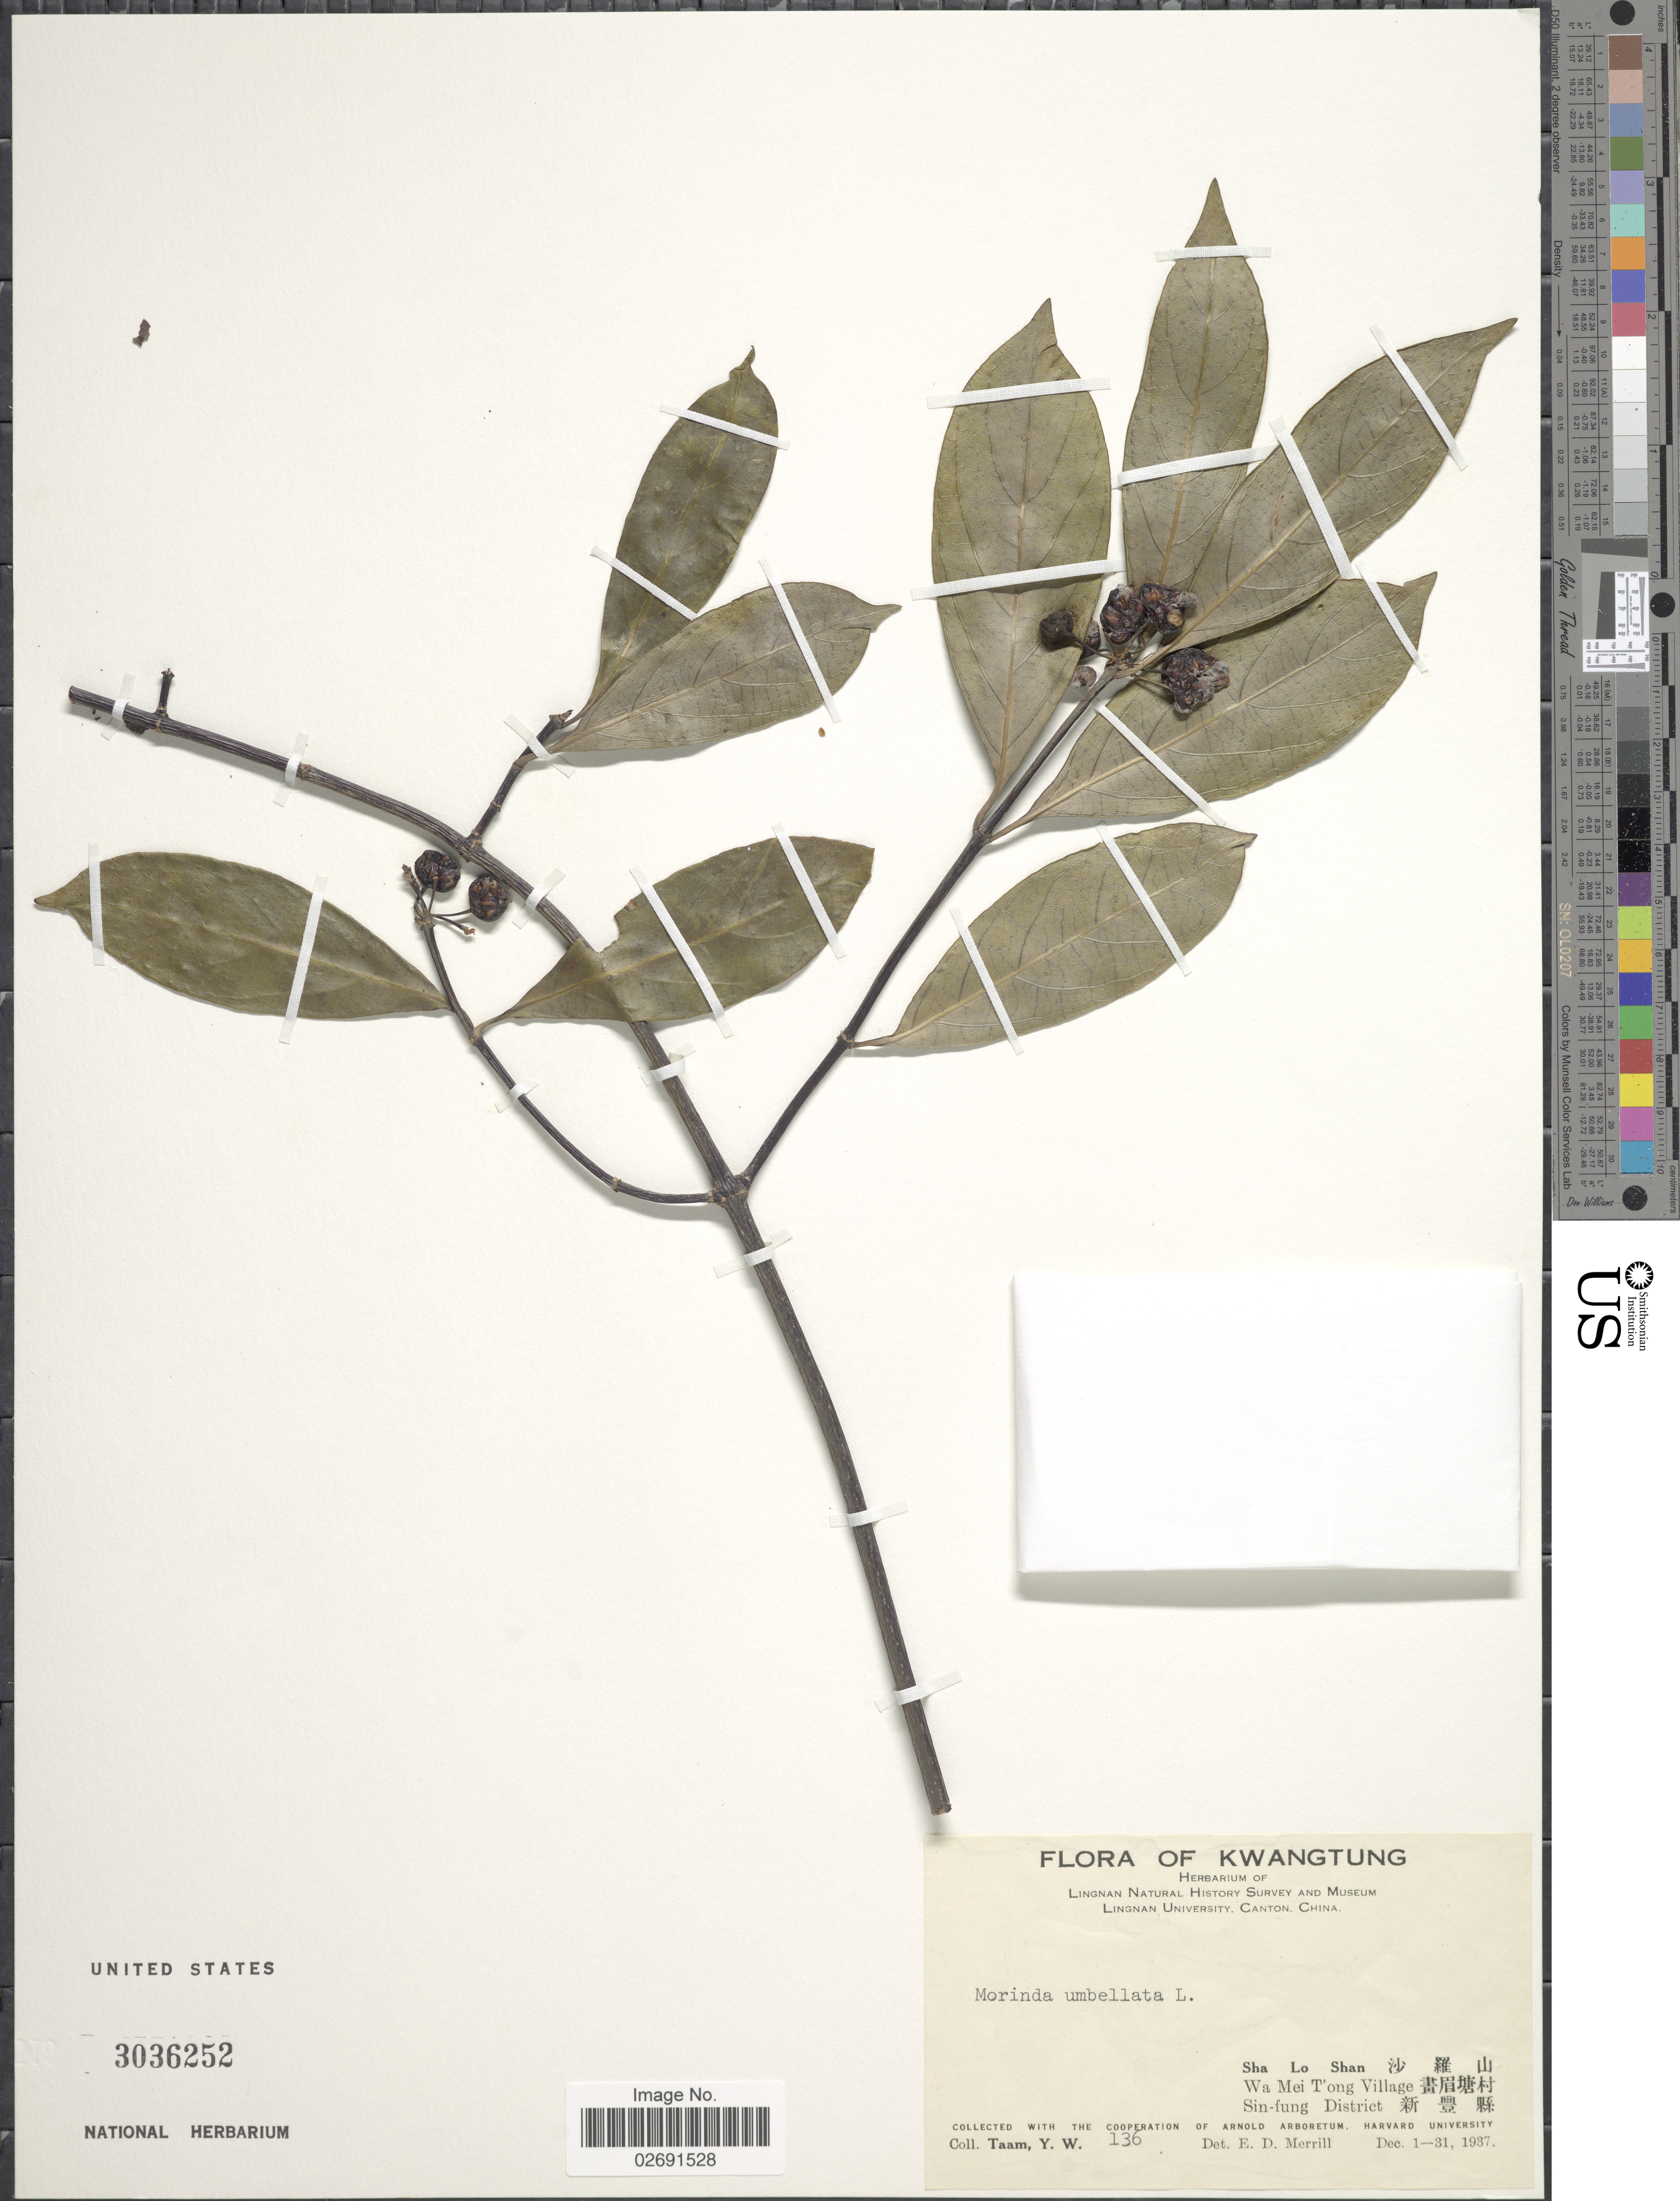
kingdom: Plantae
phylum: Tracheophyta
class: Magnoliopsida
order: Gentianales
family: Rubiaceae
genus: Gynochthodes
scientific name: Gynochthodes umbellata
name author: (L.) Razafim. & B. Bremer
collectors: Y. W. Taam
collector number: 136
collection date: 1937-12-01/1937-12-31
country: China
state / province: Guangdong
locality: Kwangtung, Sha Lo Shan, Wa Mei T'ong Village, Sin-fung District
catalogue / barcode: US 3036252